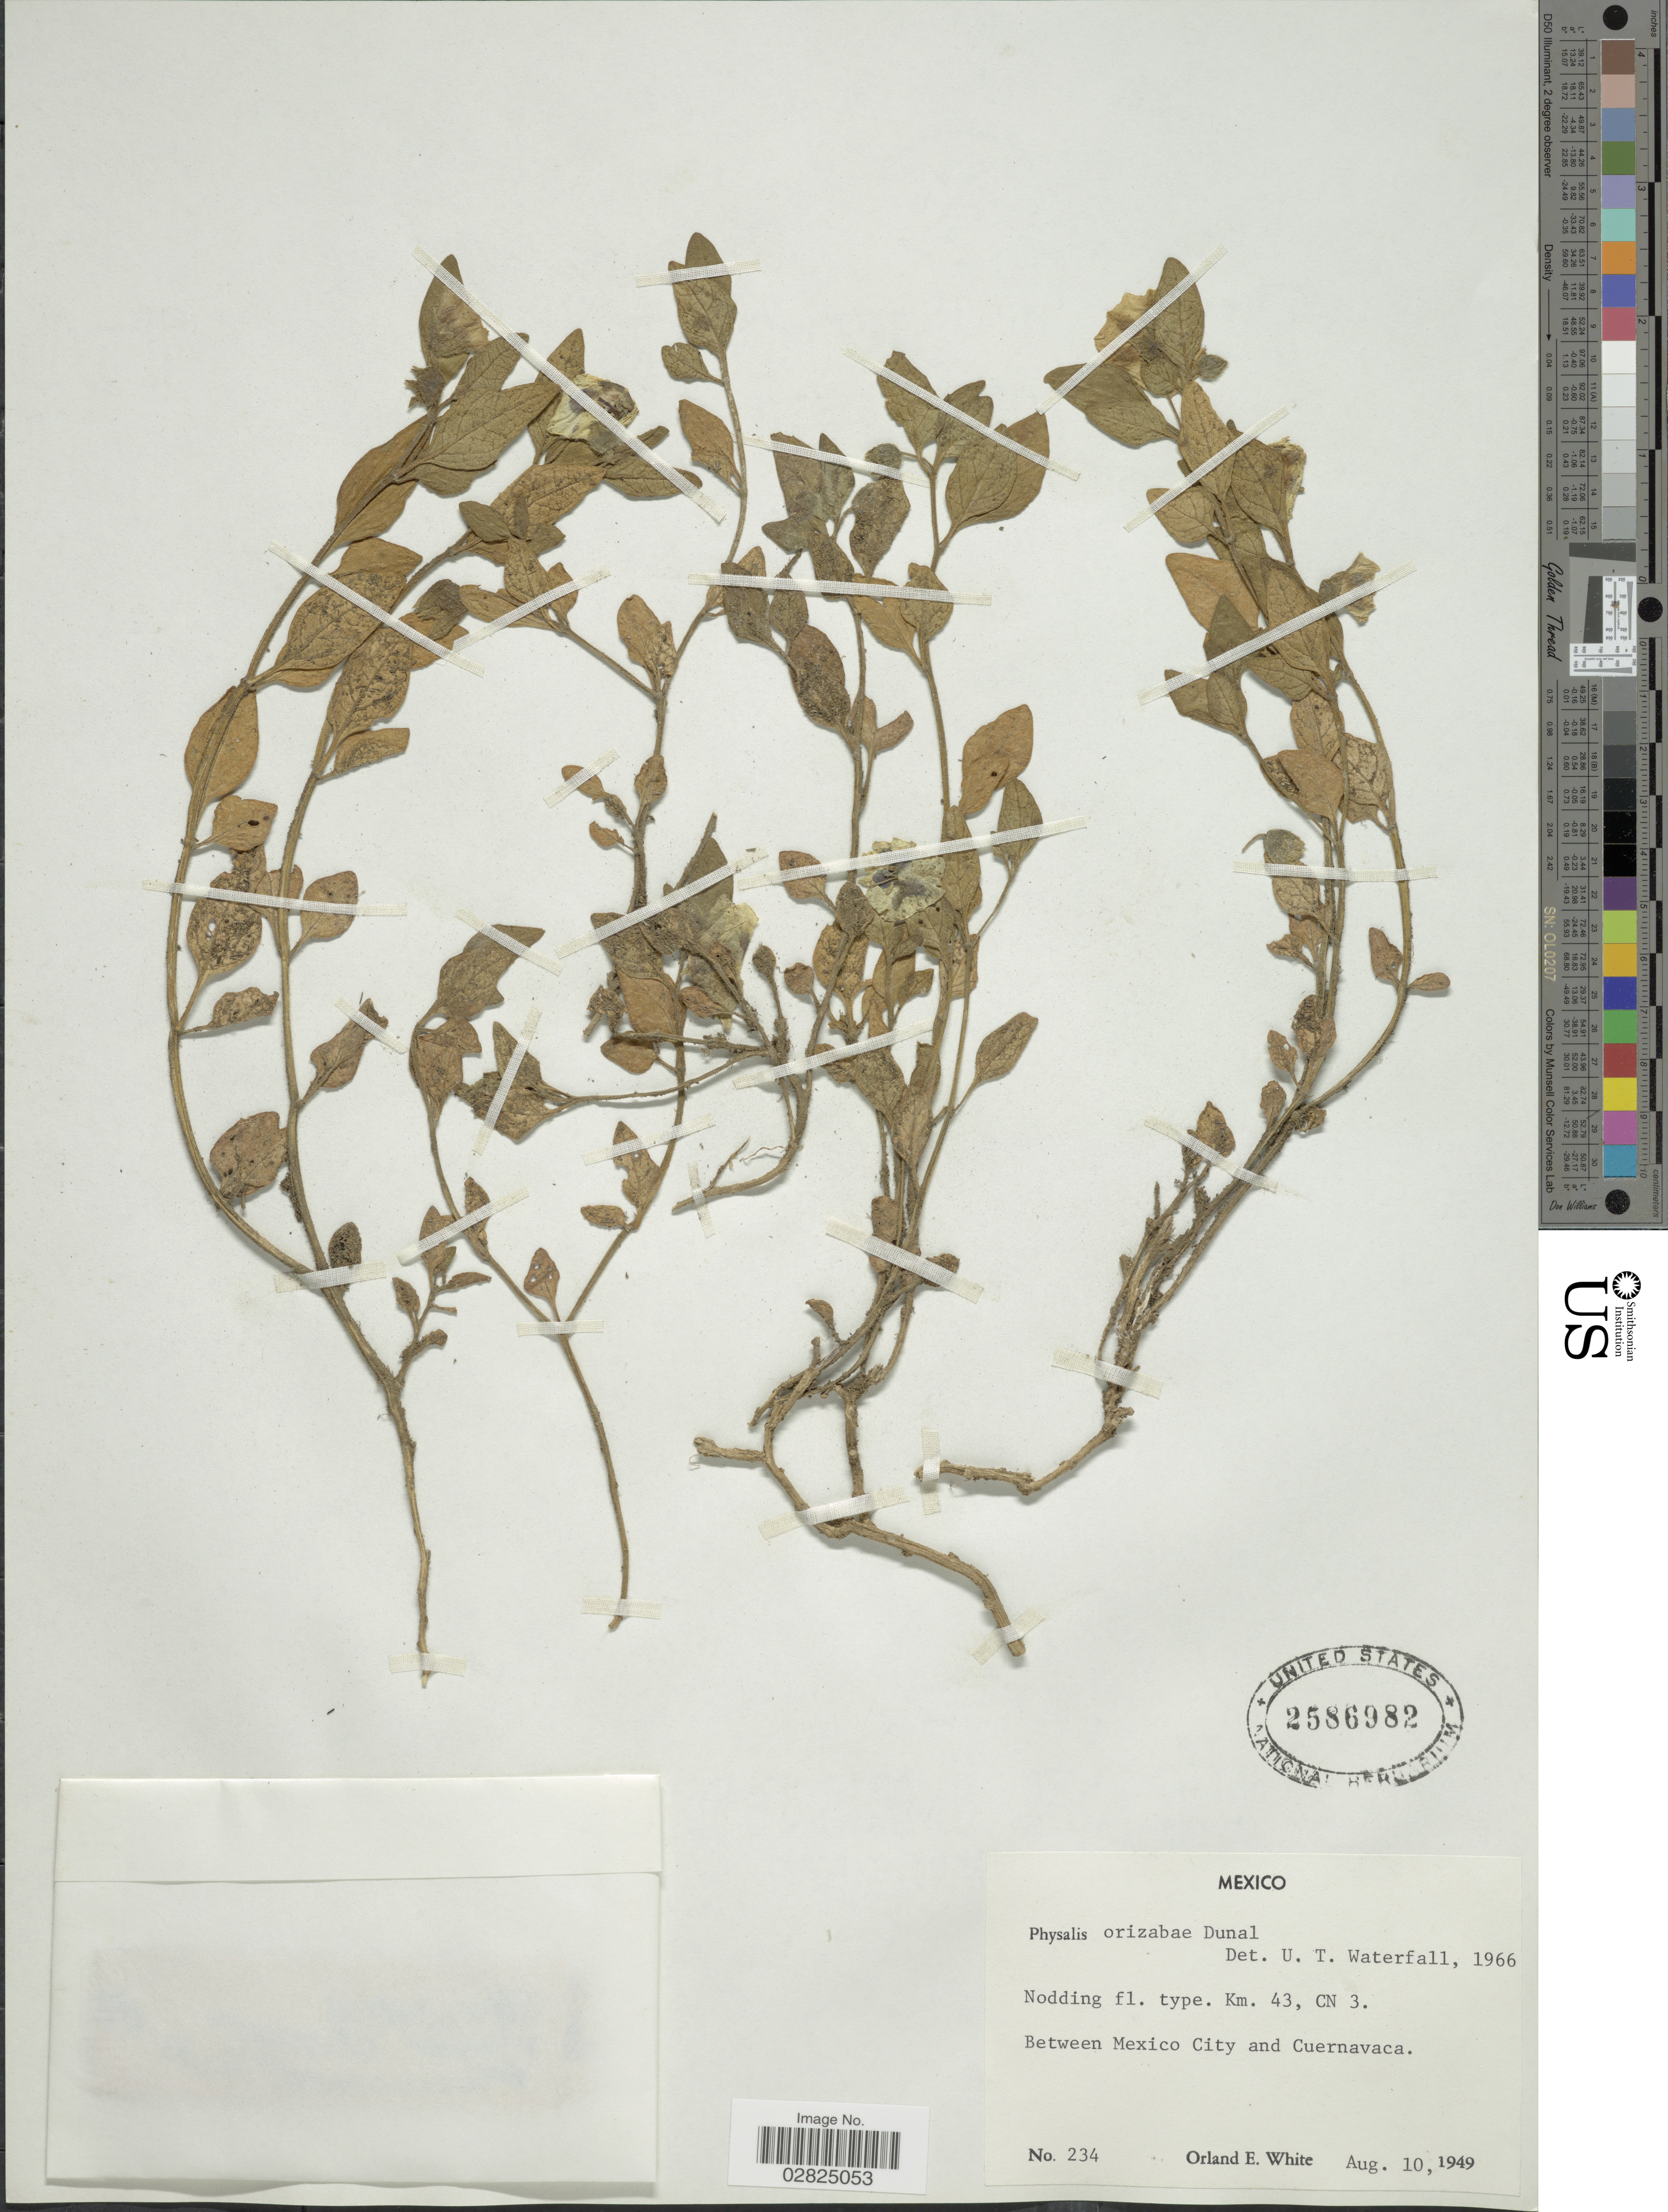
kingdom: Plantae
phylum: Tracheophyta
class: Magnoliopsida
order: Solanales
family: Solanaceae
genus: Physalis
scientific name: Physalis orizabae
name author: Dunal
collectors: O. E. White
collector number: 234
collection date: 1949-08-10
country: Mexico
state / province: México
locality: Km. 43, CN 3, Between Mexico City and Cuernavaca.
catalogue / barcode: US 2586982